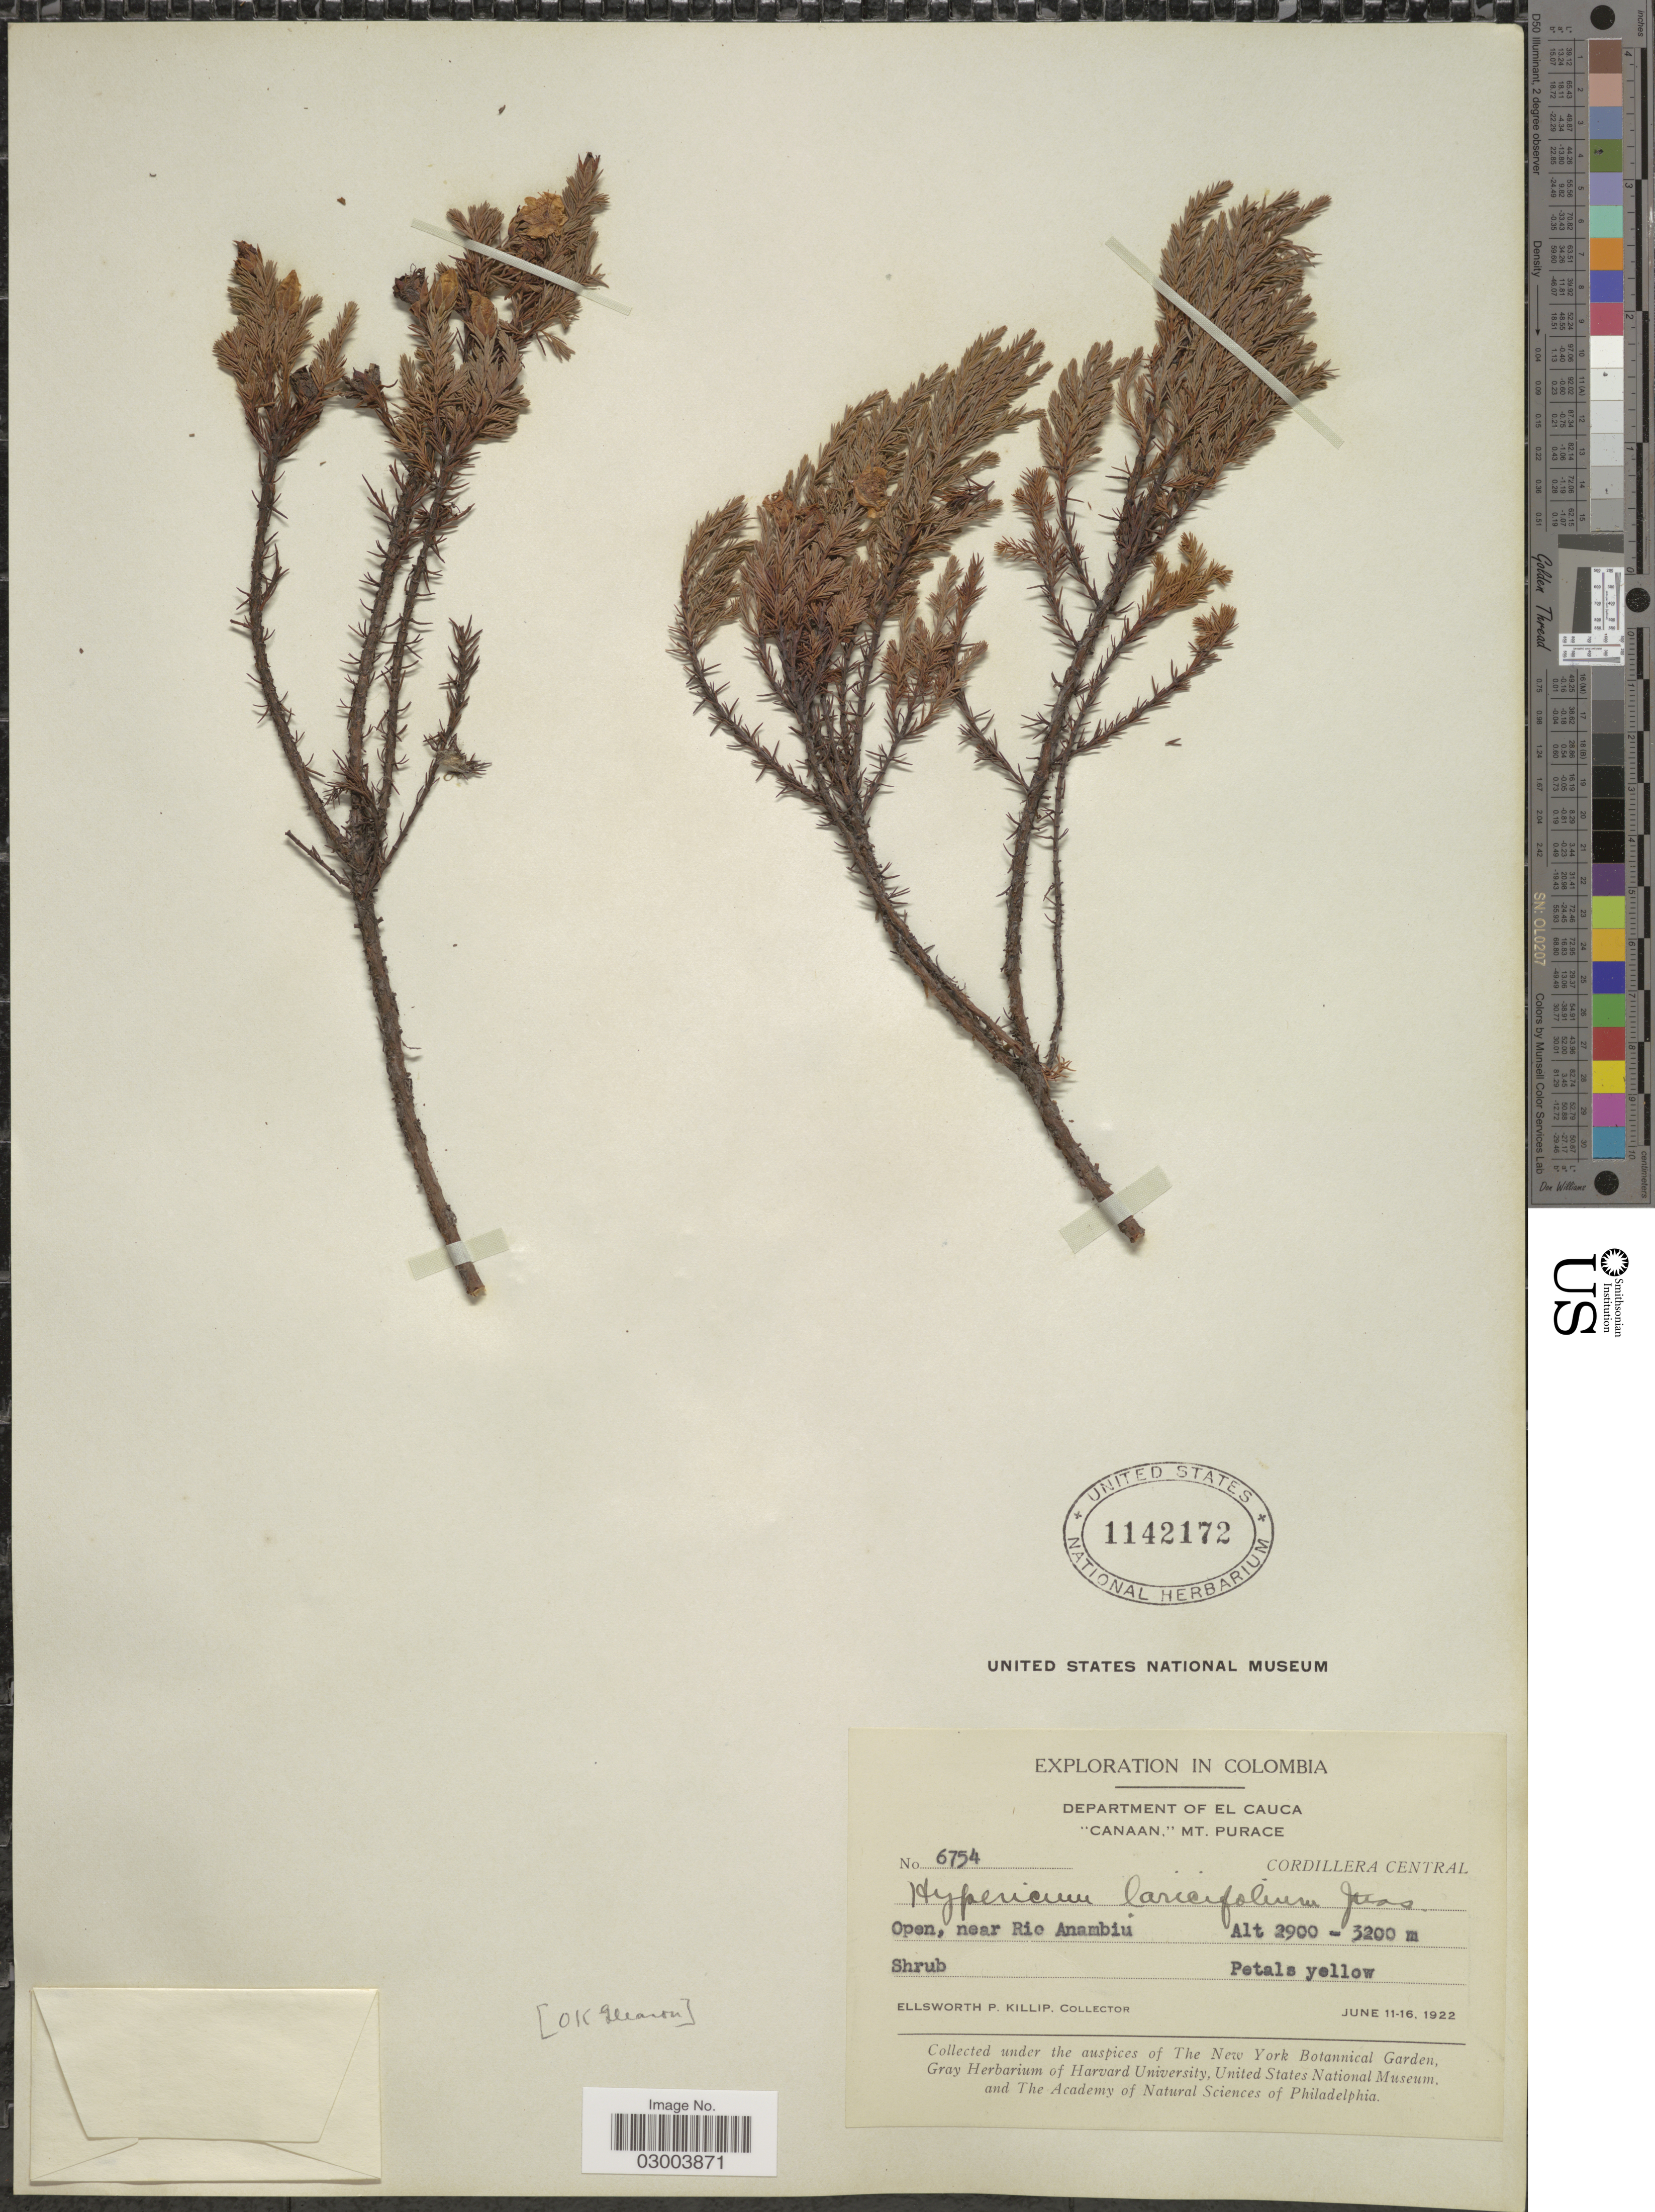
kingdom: Plantae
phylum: Tracheophyta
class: Magnoliopsida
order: Malpighiales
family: Hypericaceae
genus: Hypericum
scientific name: Hypericum laricifolium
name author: Juss.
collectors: E. P. Killip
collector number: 6754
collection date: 1922-06-11/1922-06-16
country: Colombia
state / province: Cauca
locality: Department of El Cauca, "Canaan", Mt. Purace, Cordillera Central, Open, near Rio Anambiu.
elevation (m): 2900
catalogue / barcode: US 1142172